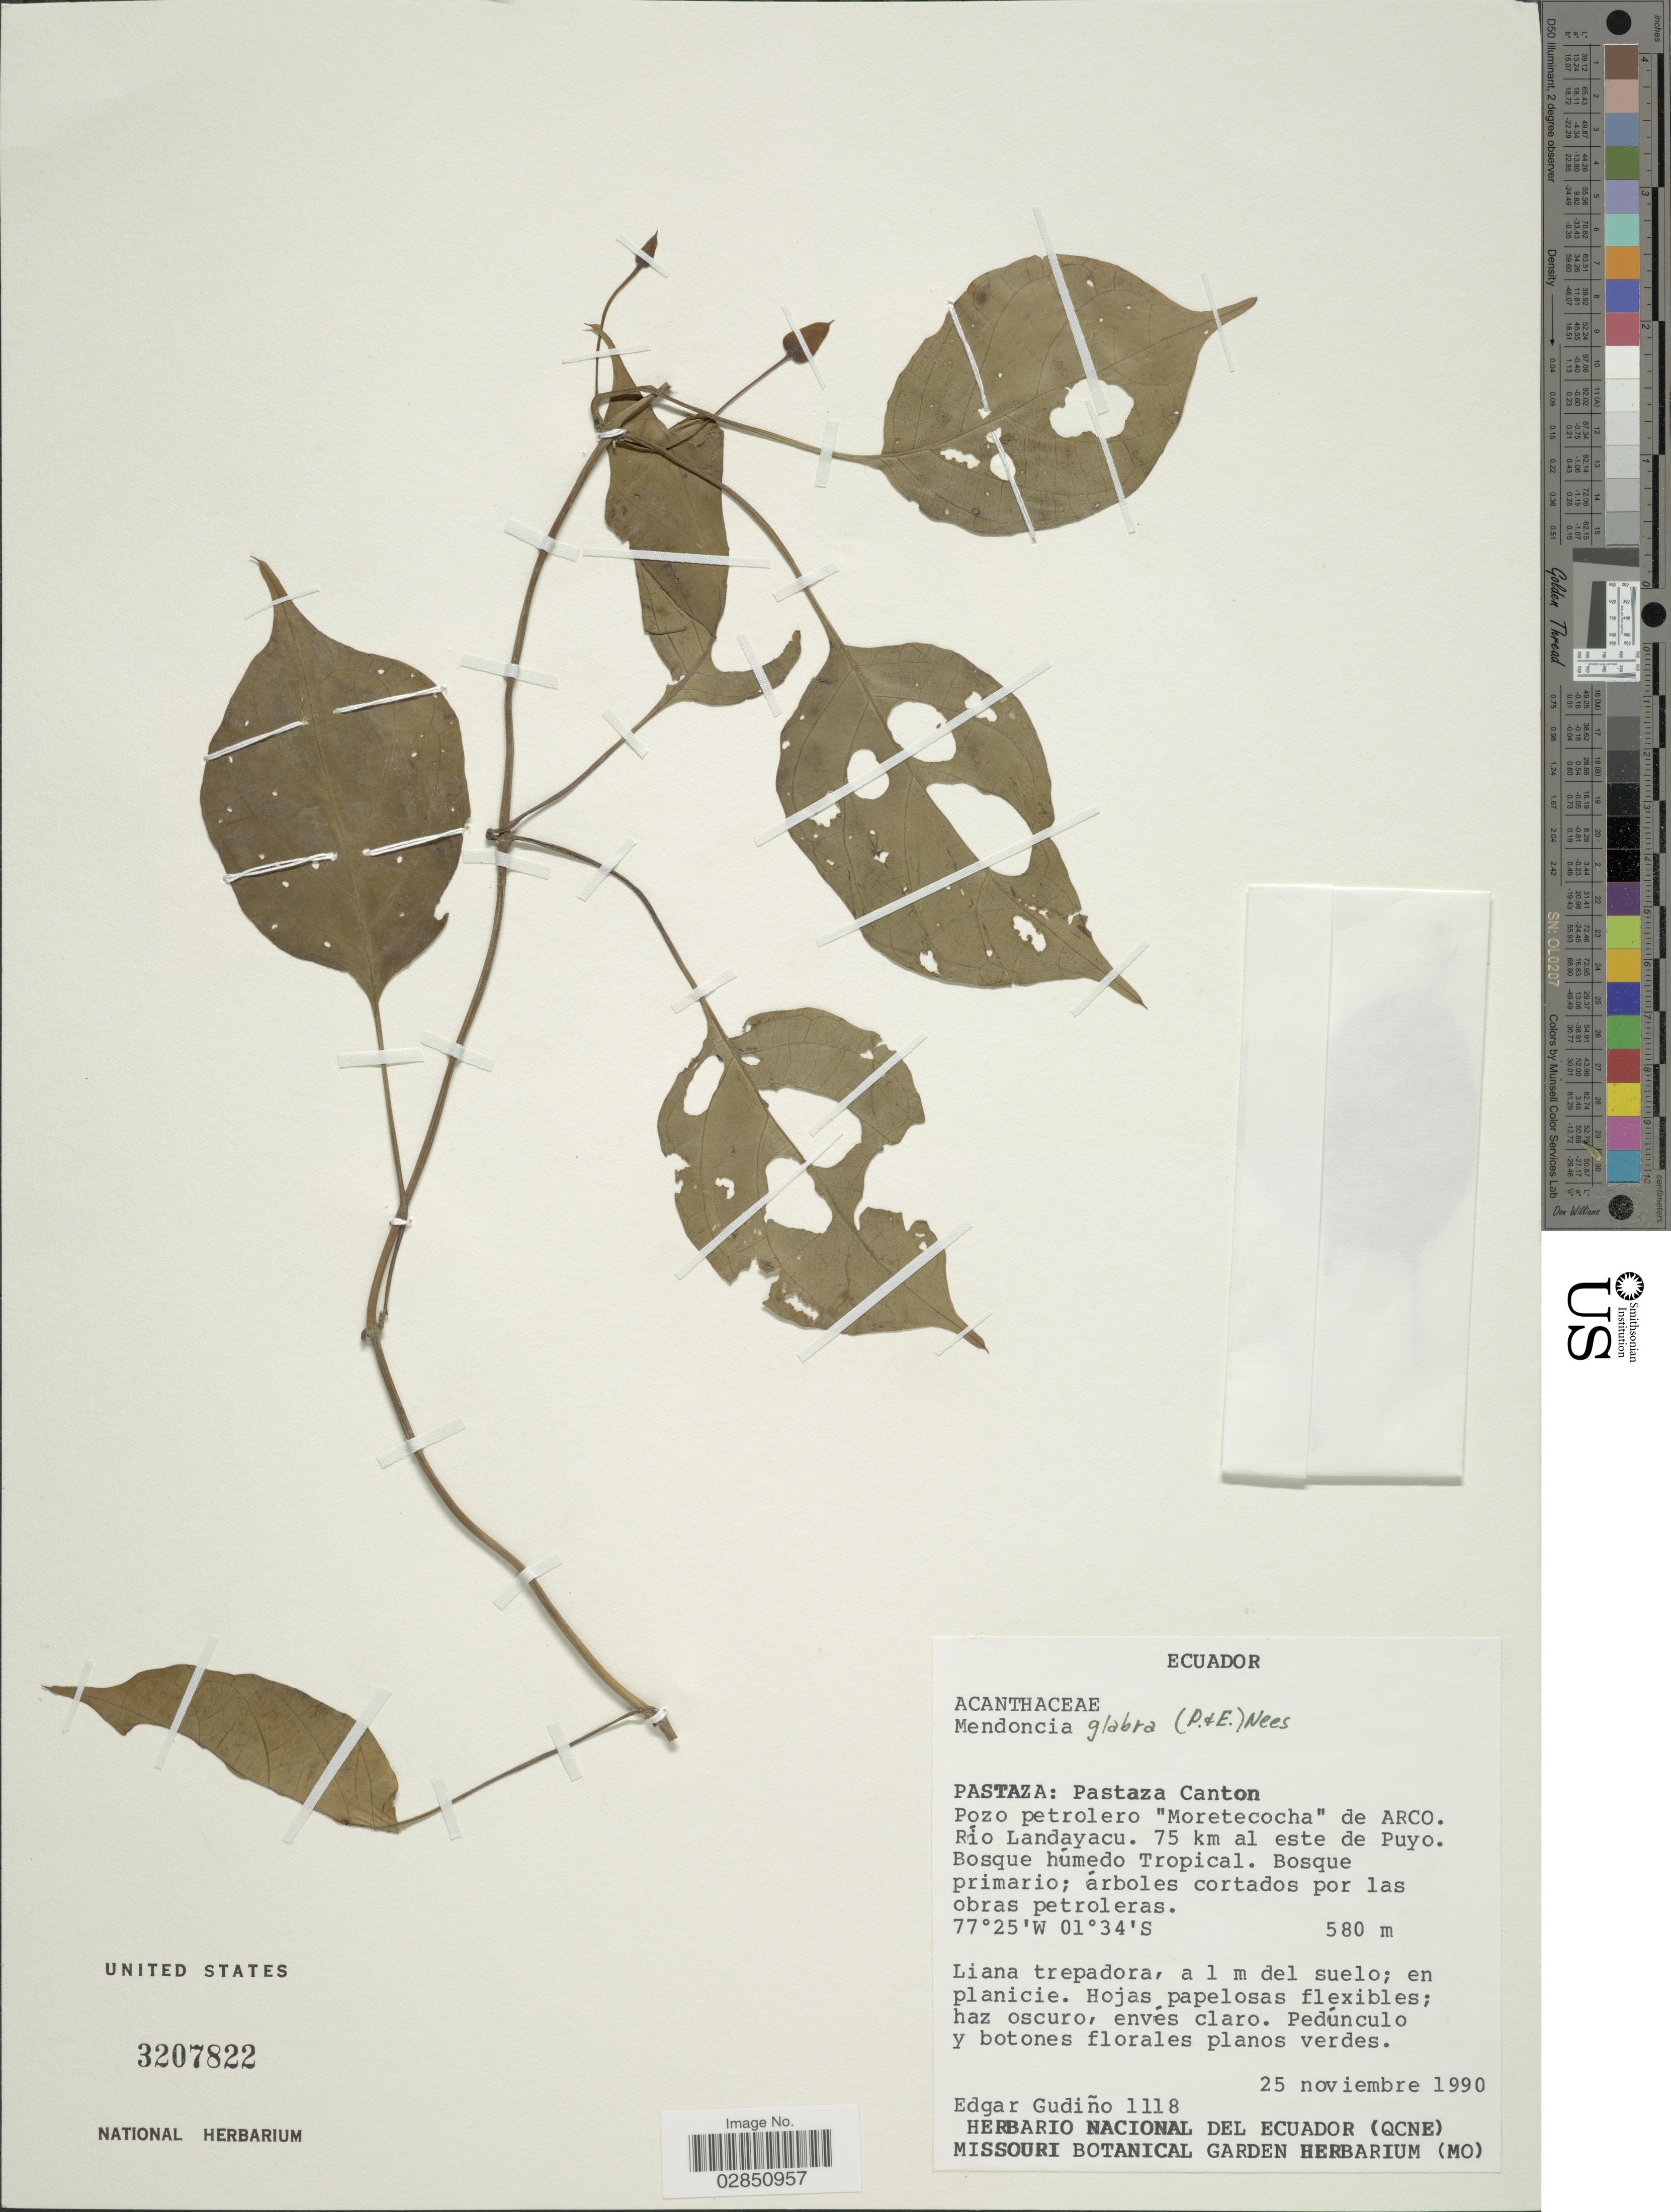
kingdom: Plantae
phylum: Tracheophyta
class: Magnoliopsida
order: Lamiales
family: Acanthaceae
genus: Mendoncia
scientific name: Mendoncia glabra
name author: (Poepp. & Endl.) Nees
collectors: E. Gudiño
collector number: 1118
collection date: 1990-11-25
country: Ecuador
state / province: Pastaza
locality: Pastaza Canton, Pozo petrolero "Moretecocha" de Arco, Río Landayacu, 75 km al este de Puyo.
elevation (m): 580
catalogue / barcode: US 3207822